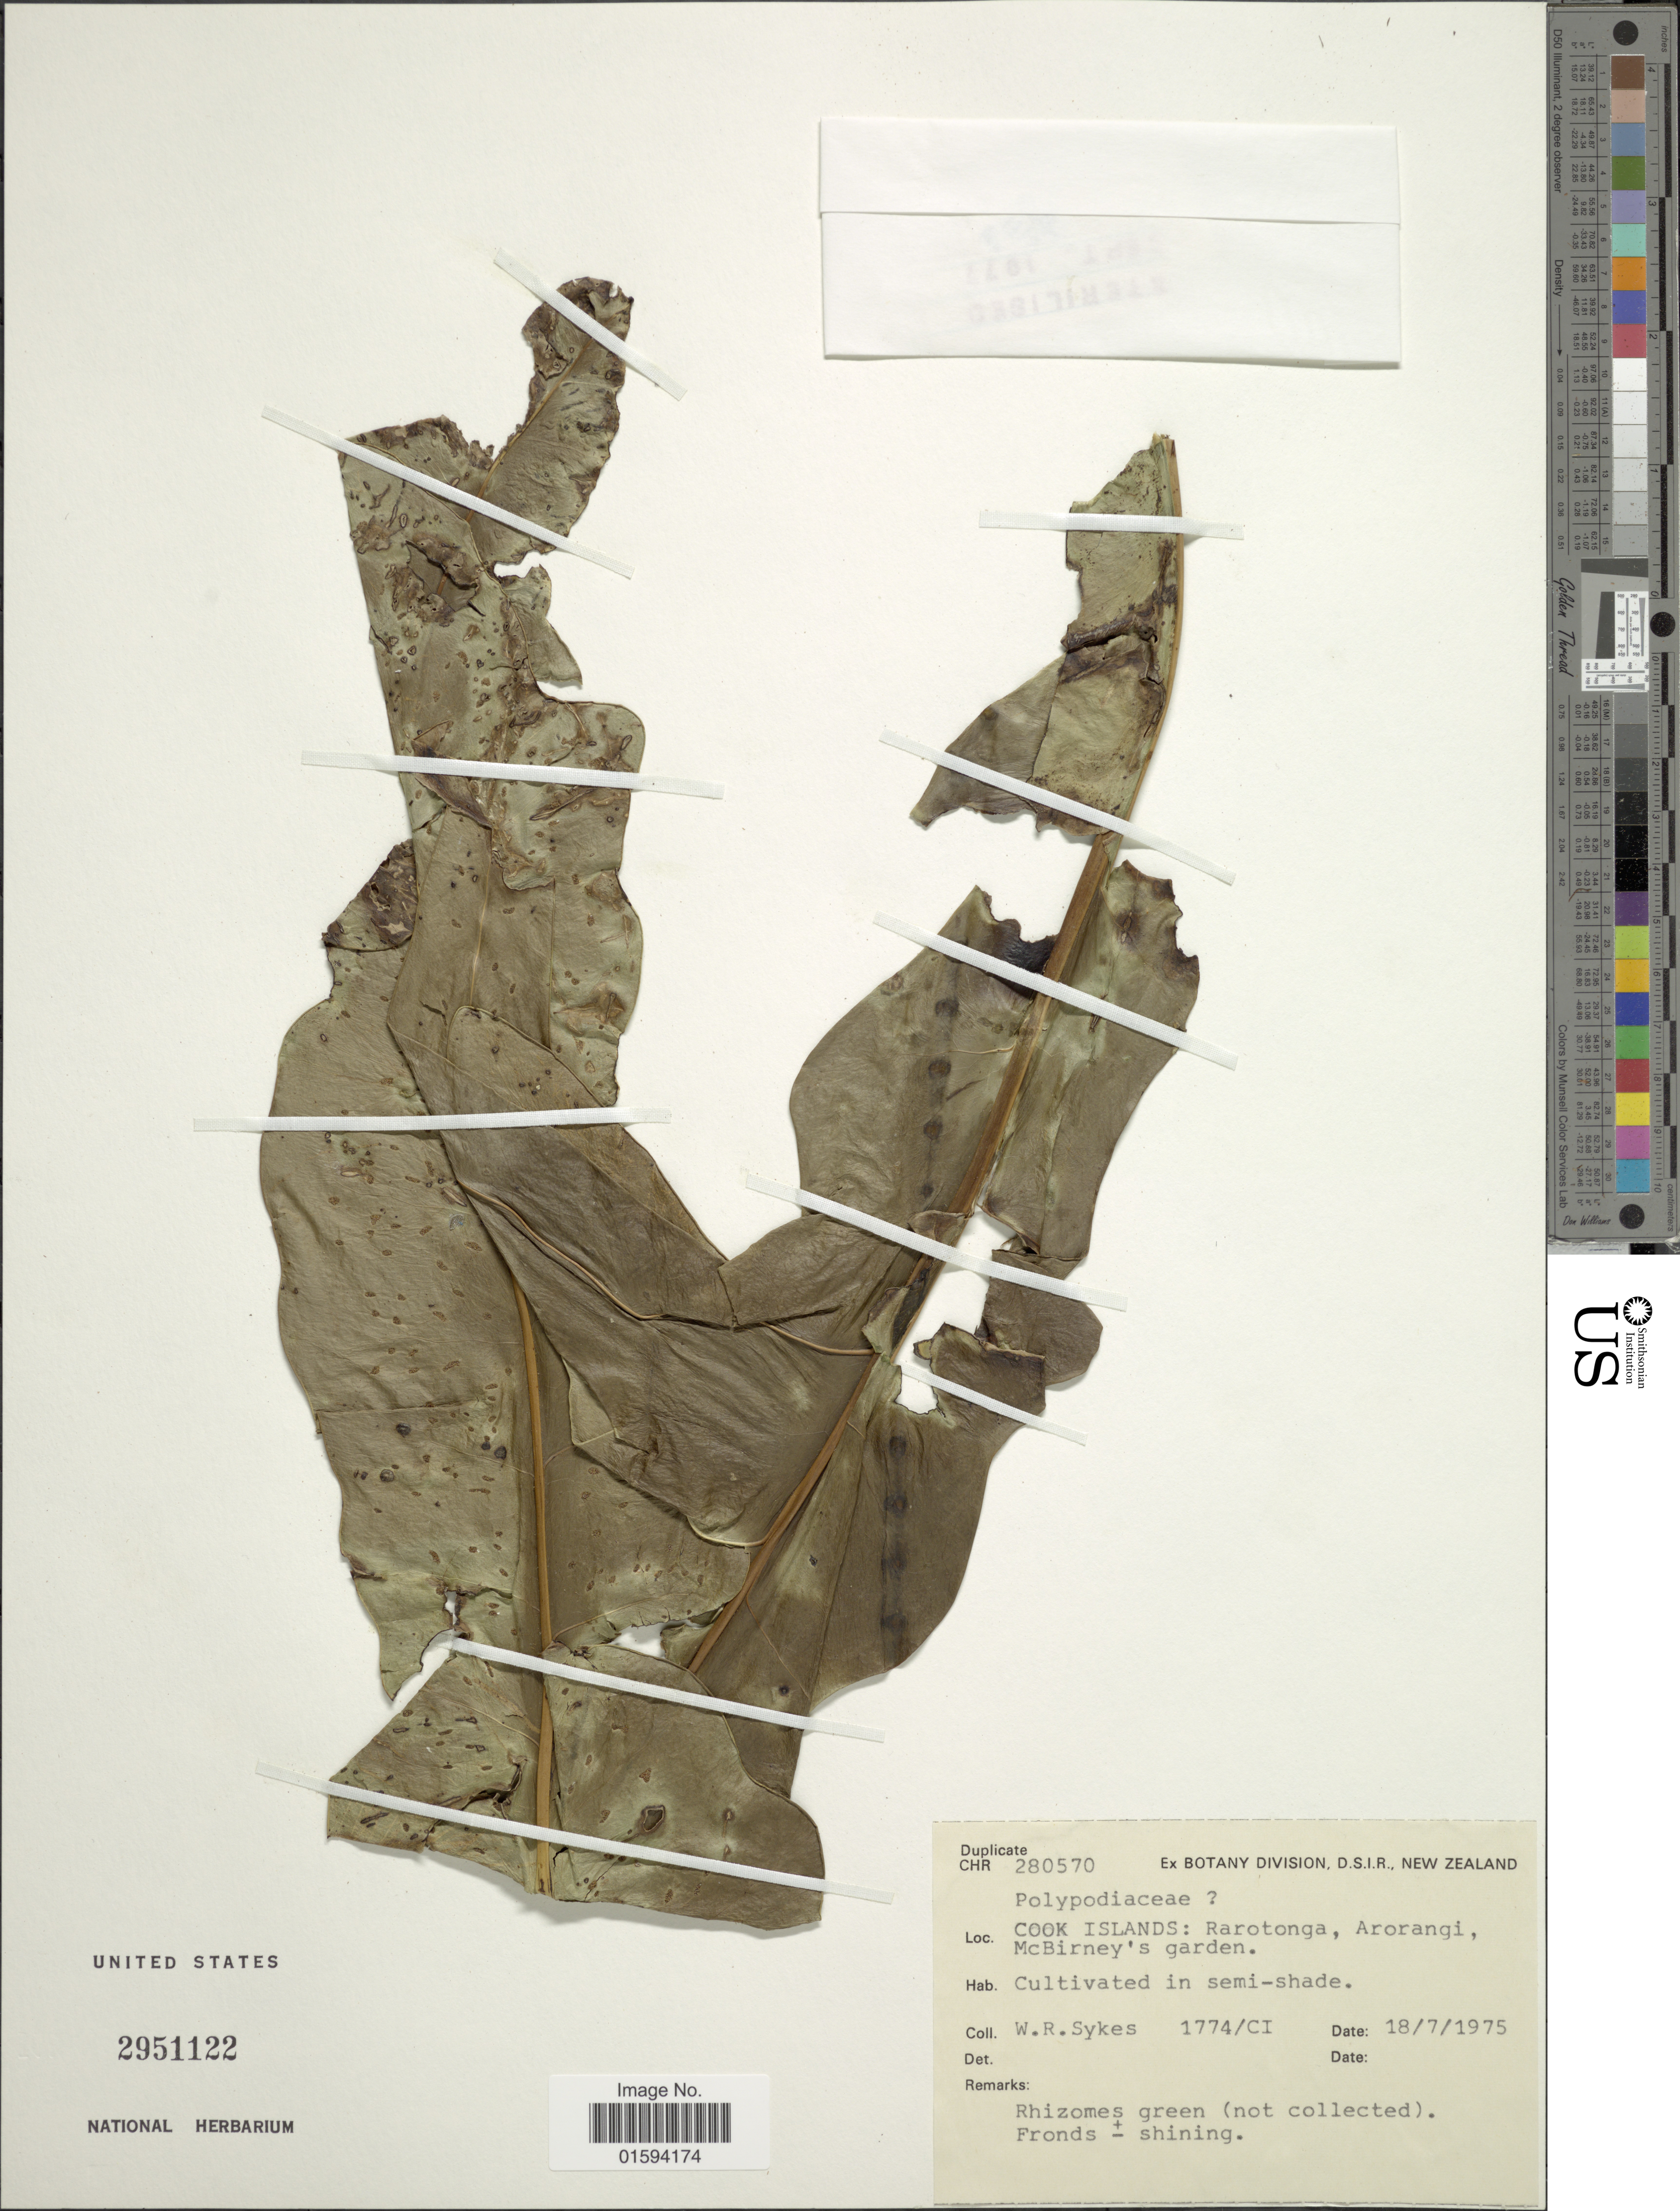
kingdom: Plantae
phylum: Tracheophyta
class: Polypodiopsida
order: Polypodiales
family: Polypodiaceae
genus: Polypodium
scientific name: Polypodium sp.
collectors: W. R. Sykes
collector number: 1774/CI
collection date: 1975-07-18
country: Cook Islands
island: Rarotonga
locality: Rarotonga, Arorangi, McBirney's garden, cultivated in semi-sahde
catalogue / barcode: US 2951122